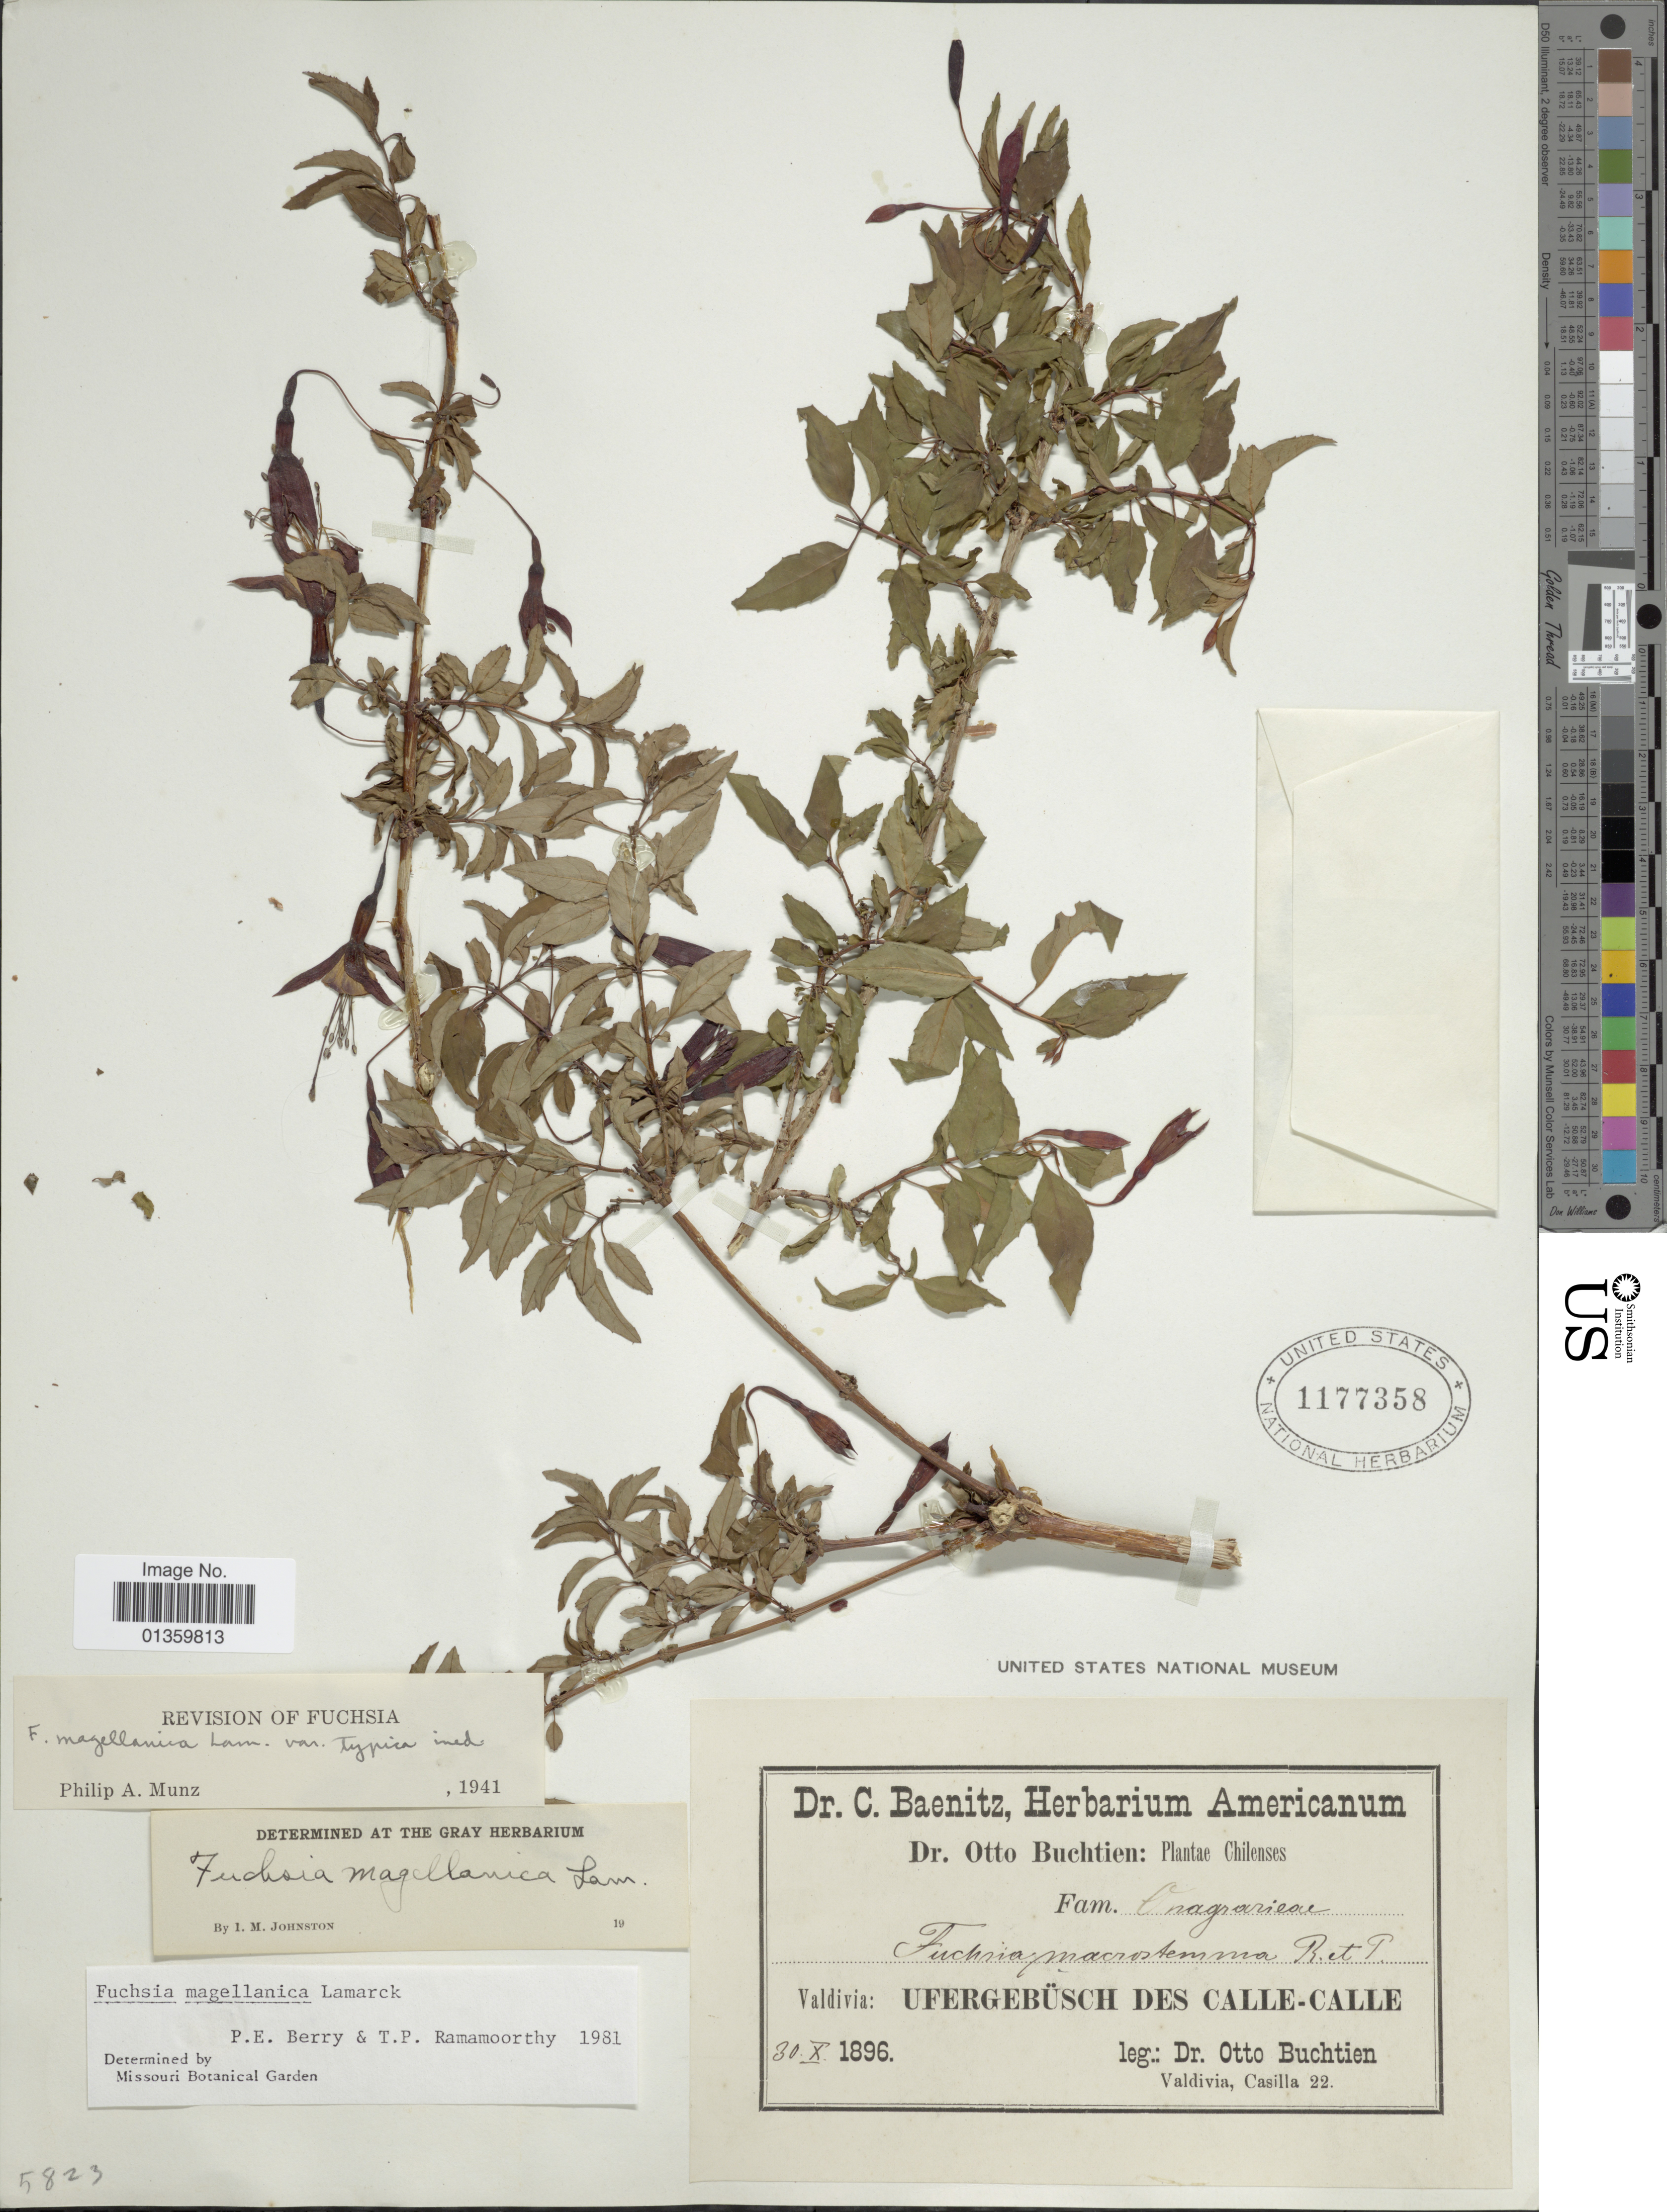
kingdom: Plantae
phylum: Tracheophyta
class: Magnoliopsida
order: Myrtales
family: Onagraceae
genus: Fuchsia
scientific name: Fuchsia magellanica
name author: Lam.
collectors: O. Buchtien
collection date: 1896-10-30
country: Chile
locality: Valdivia: Ufergebüsch des Calle-Calle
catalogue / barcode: US 1177358